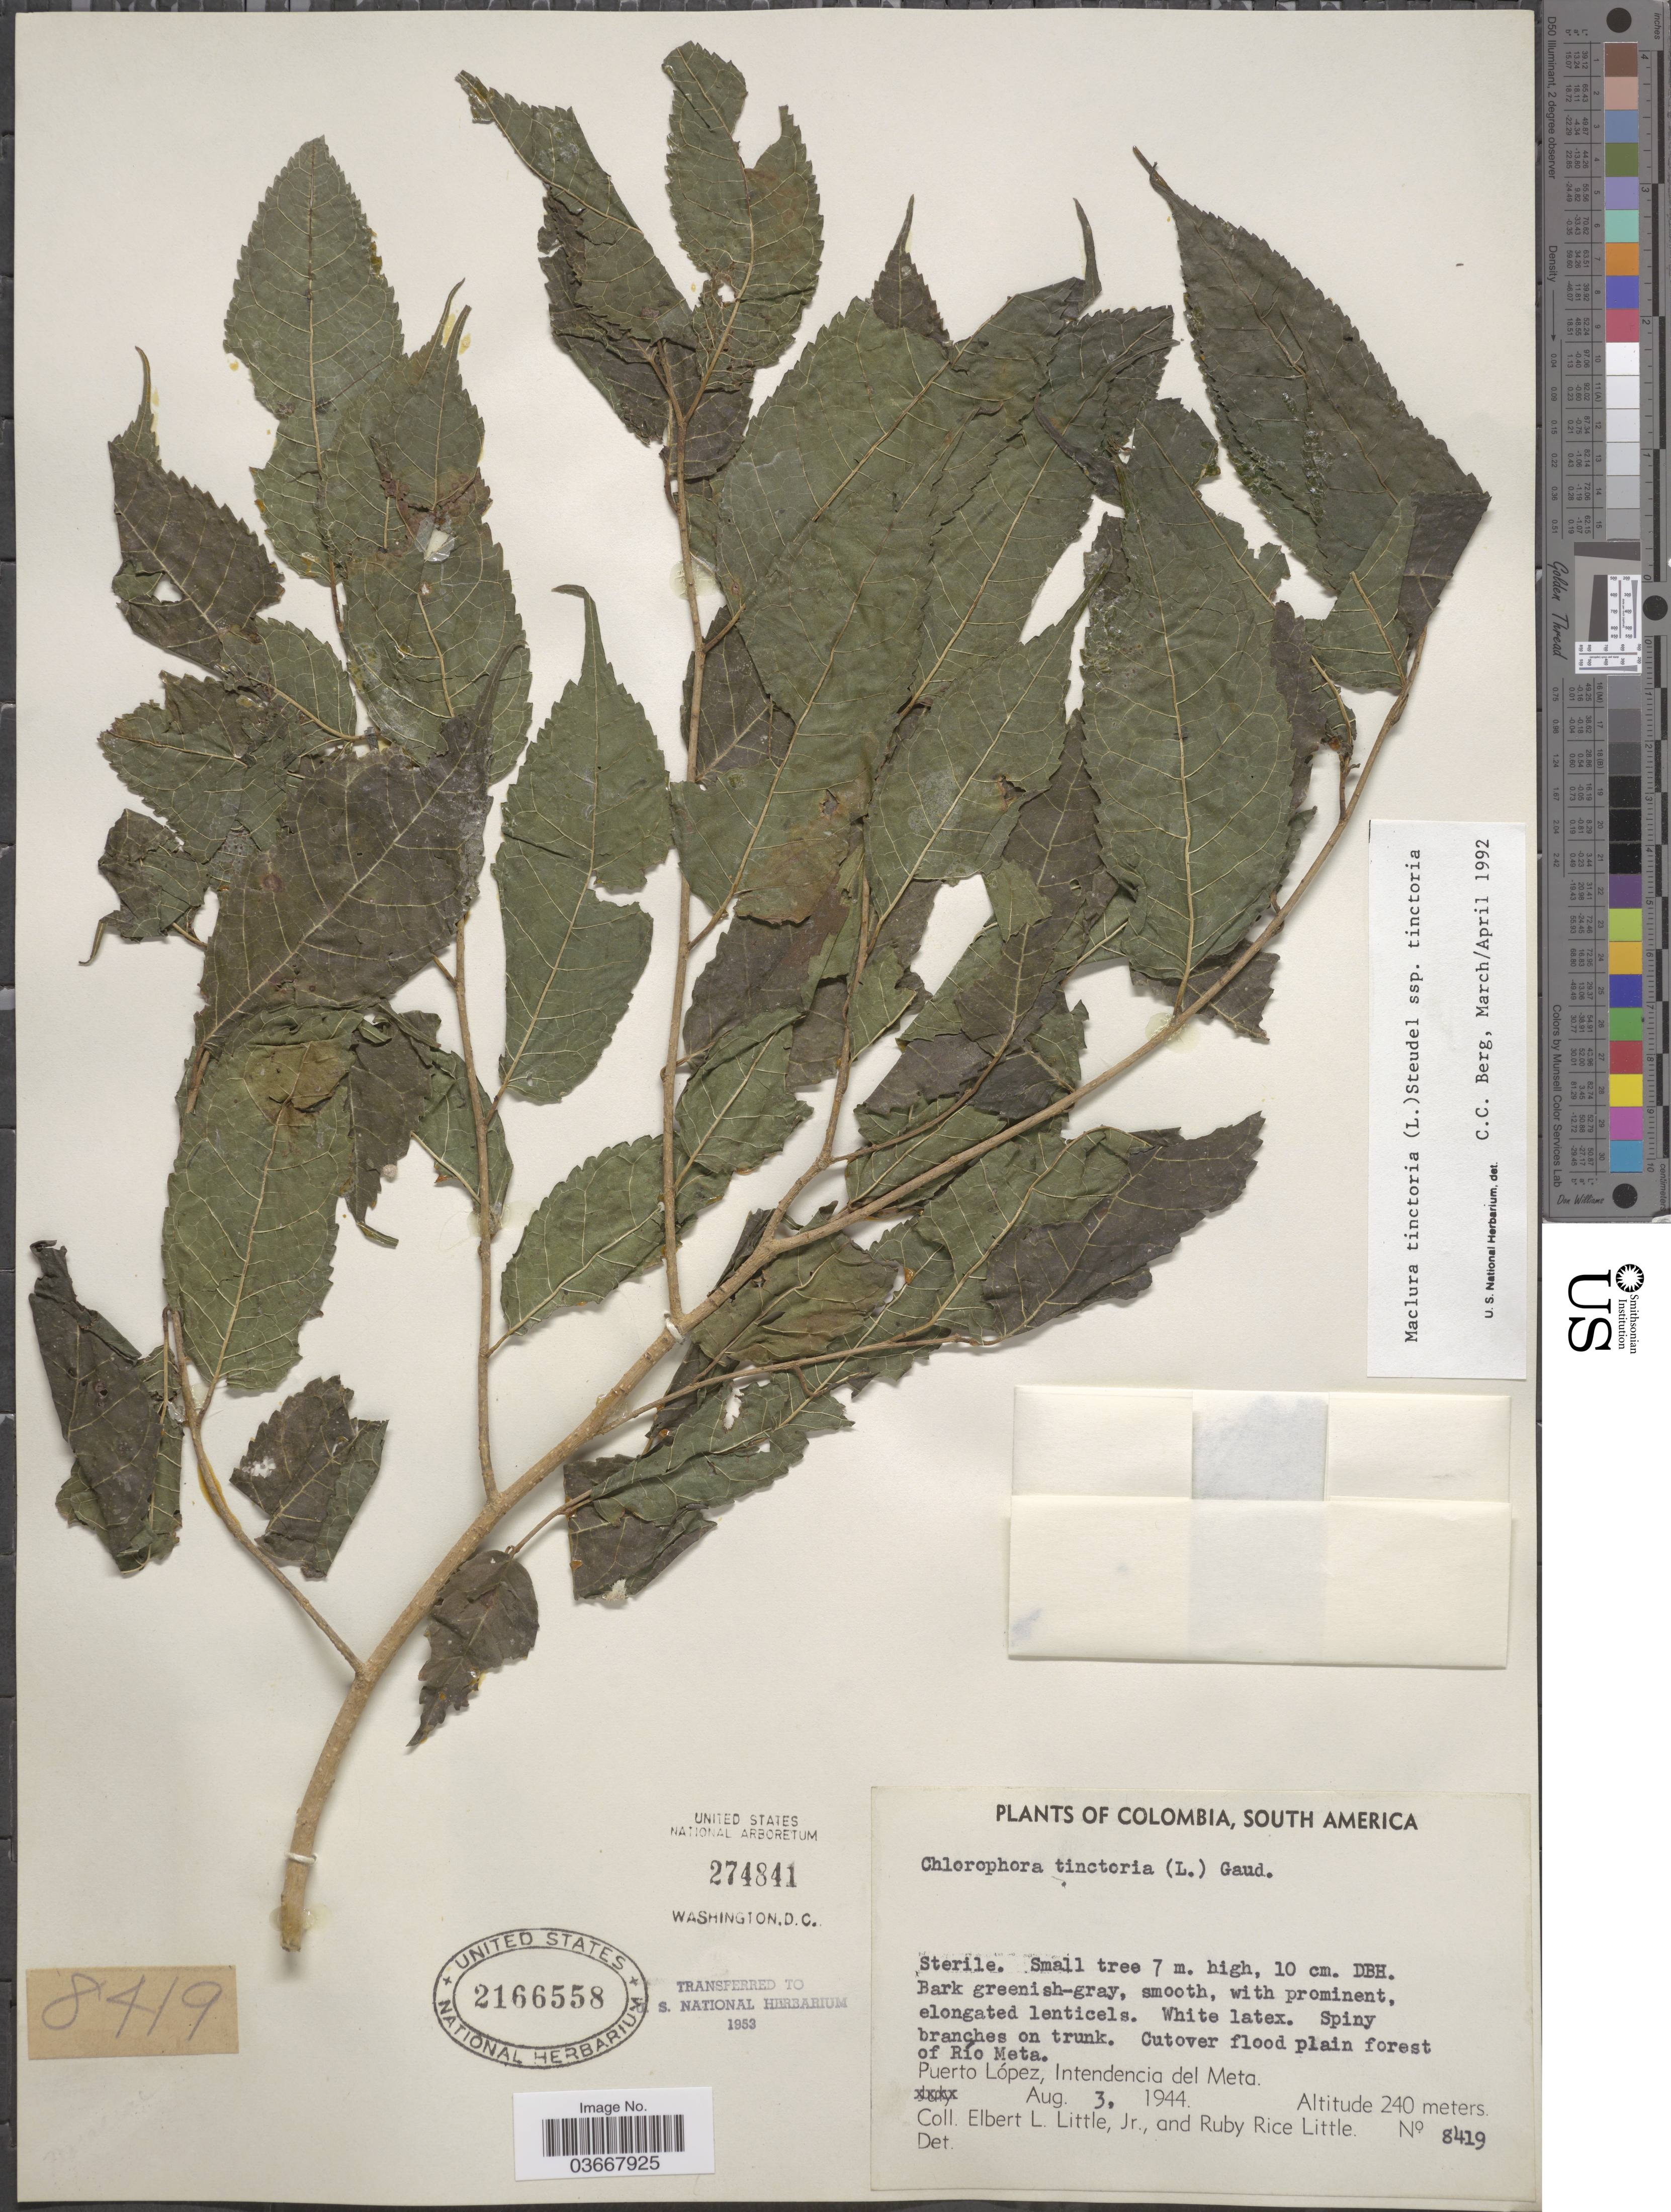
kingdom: Plantae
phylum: Tracheophyta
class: Magnoliopsida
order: Rosales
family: Moraceae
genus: Maclura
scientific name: Maclura tinctoria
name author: (L.) D. Don ex Steud.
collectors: E. L. Little & R. R. Little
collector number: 8419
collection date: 1944-08-03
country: Colombia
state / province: Meta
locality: Cutover flood plain forest of Río Meta. Puerto López, Intendencia del Meta.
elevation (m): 240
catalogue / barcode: US 2166558